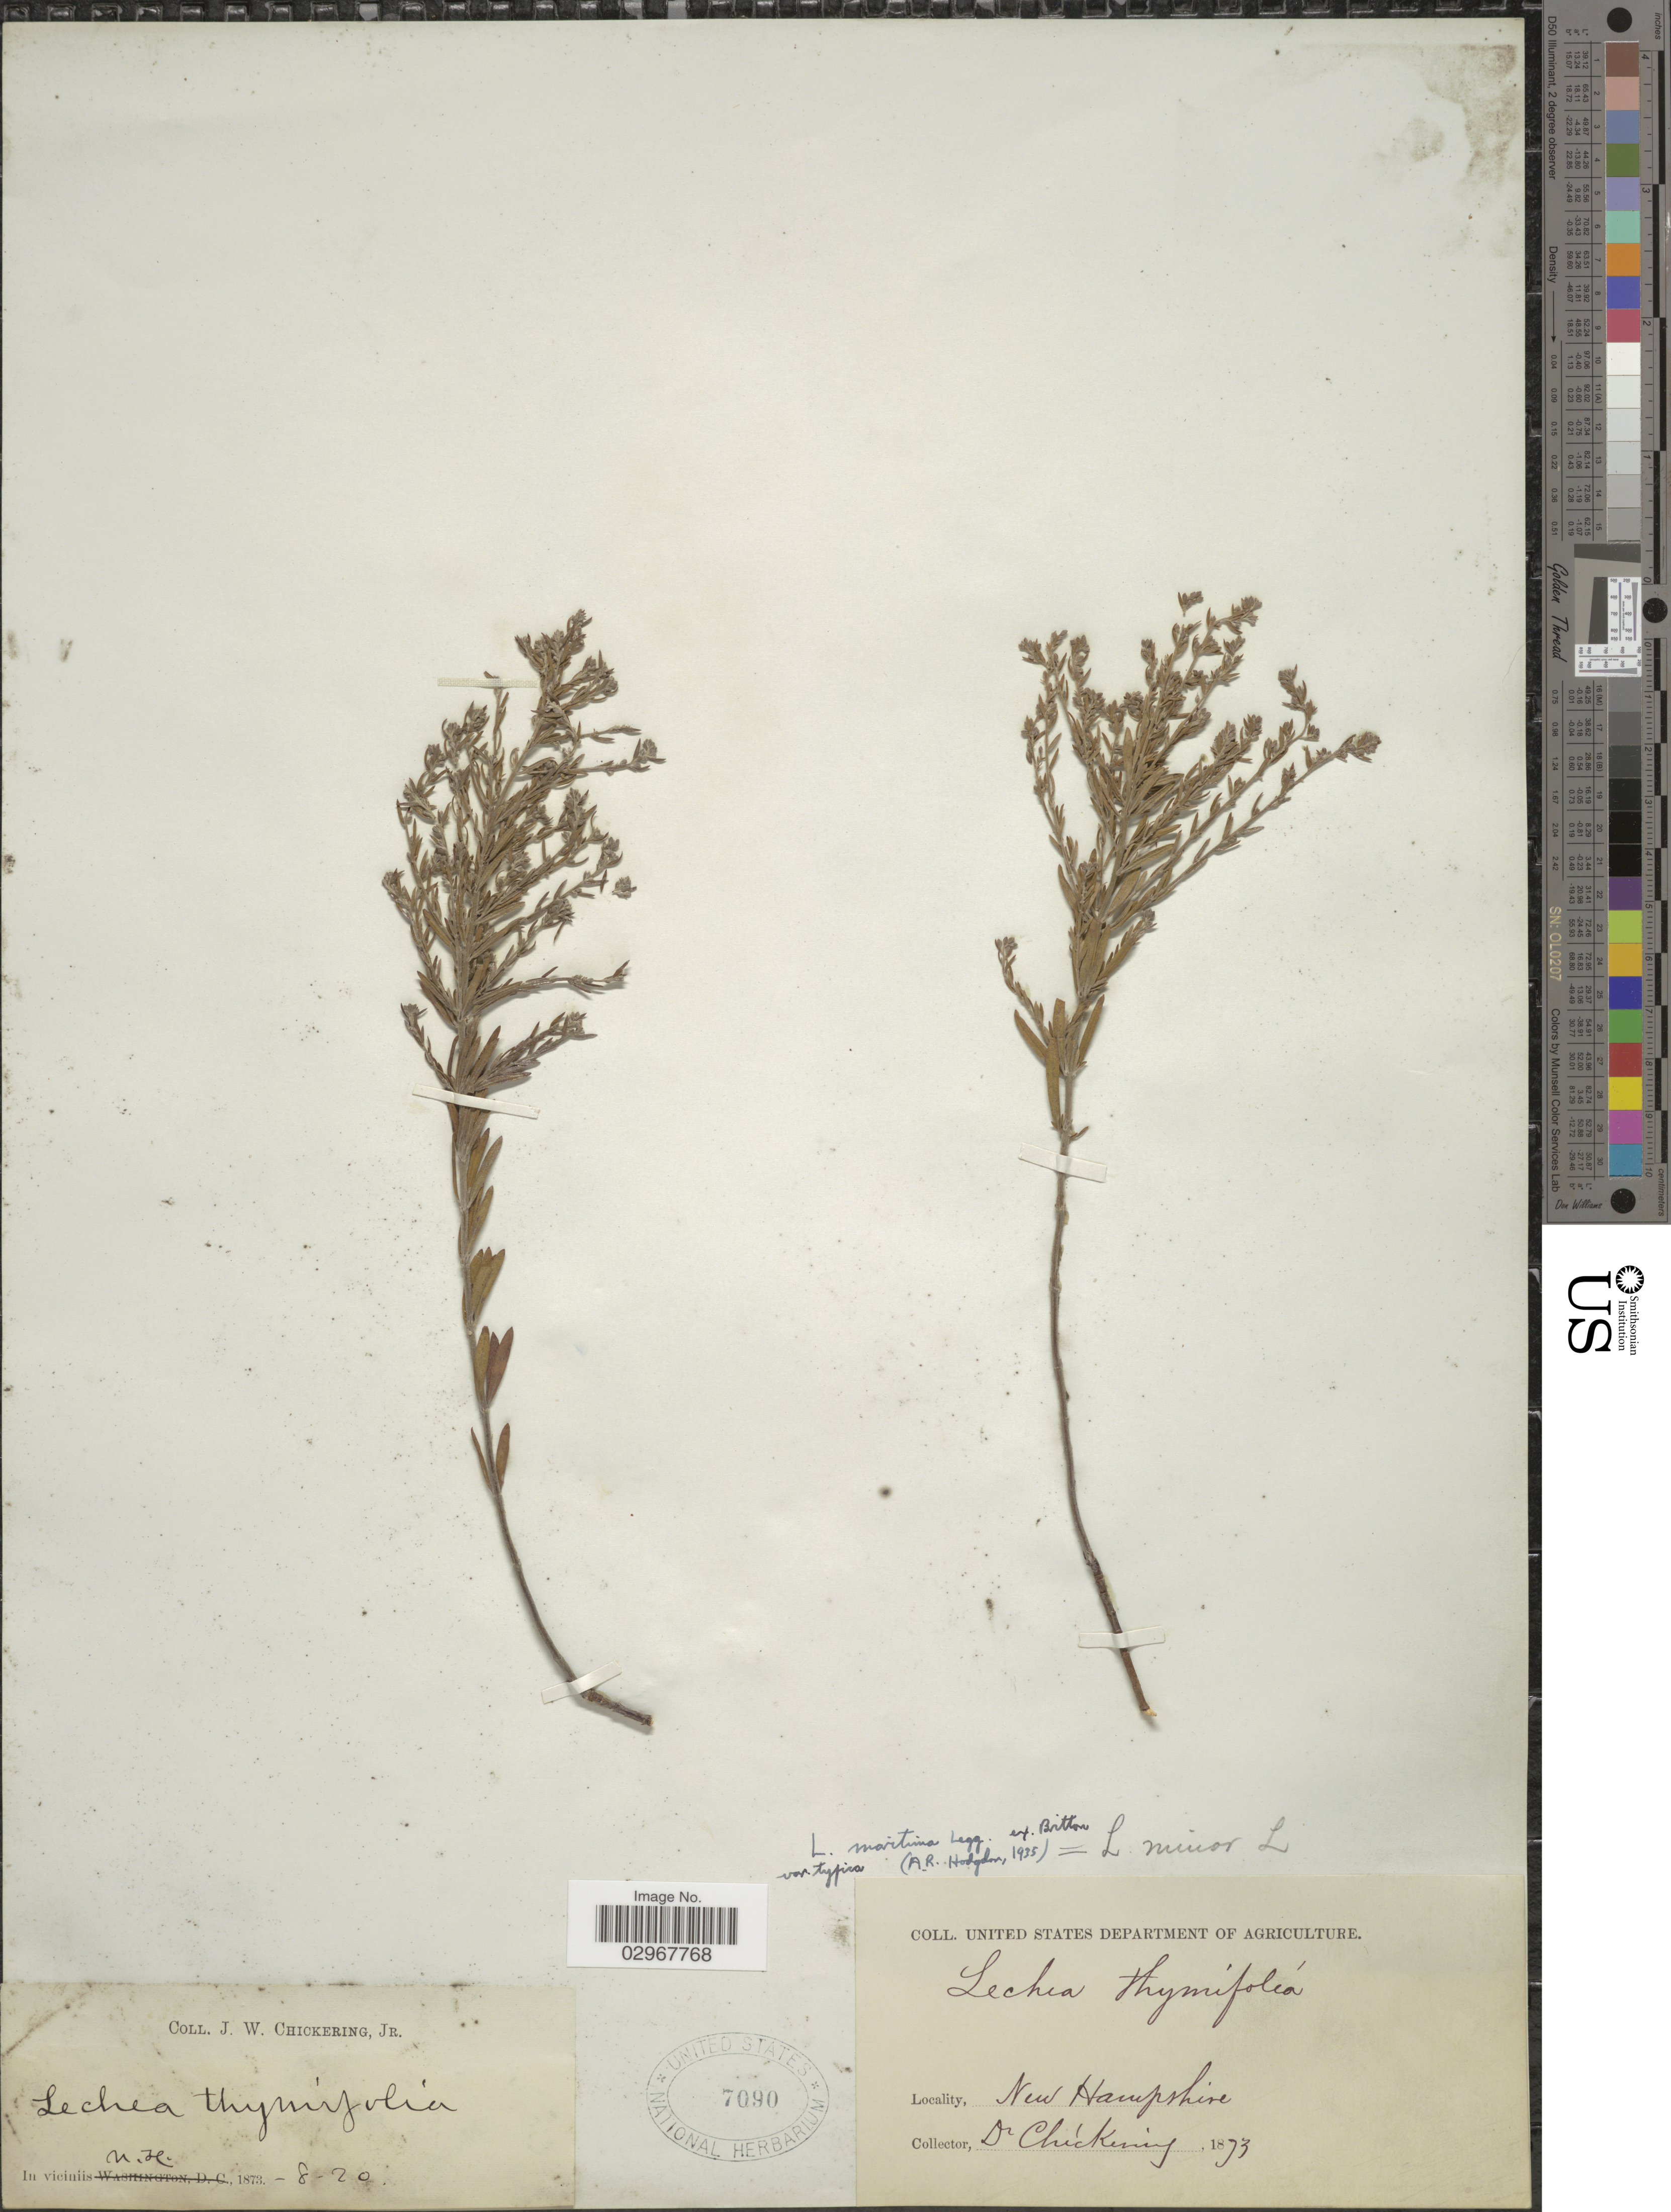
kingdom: Plantae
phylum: Tracheophyta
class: Magnoliopsida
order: Malvales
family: Cistaceae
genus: Lechea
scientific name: Lechea maritima var. typica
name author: Hodgdon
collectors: J. Chickering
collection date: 1873-08-20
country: United States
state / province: New Hampshire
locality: In viciniis N. H.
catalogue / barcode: US 7090